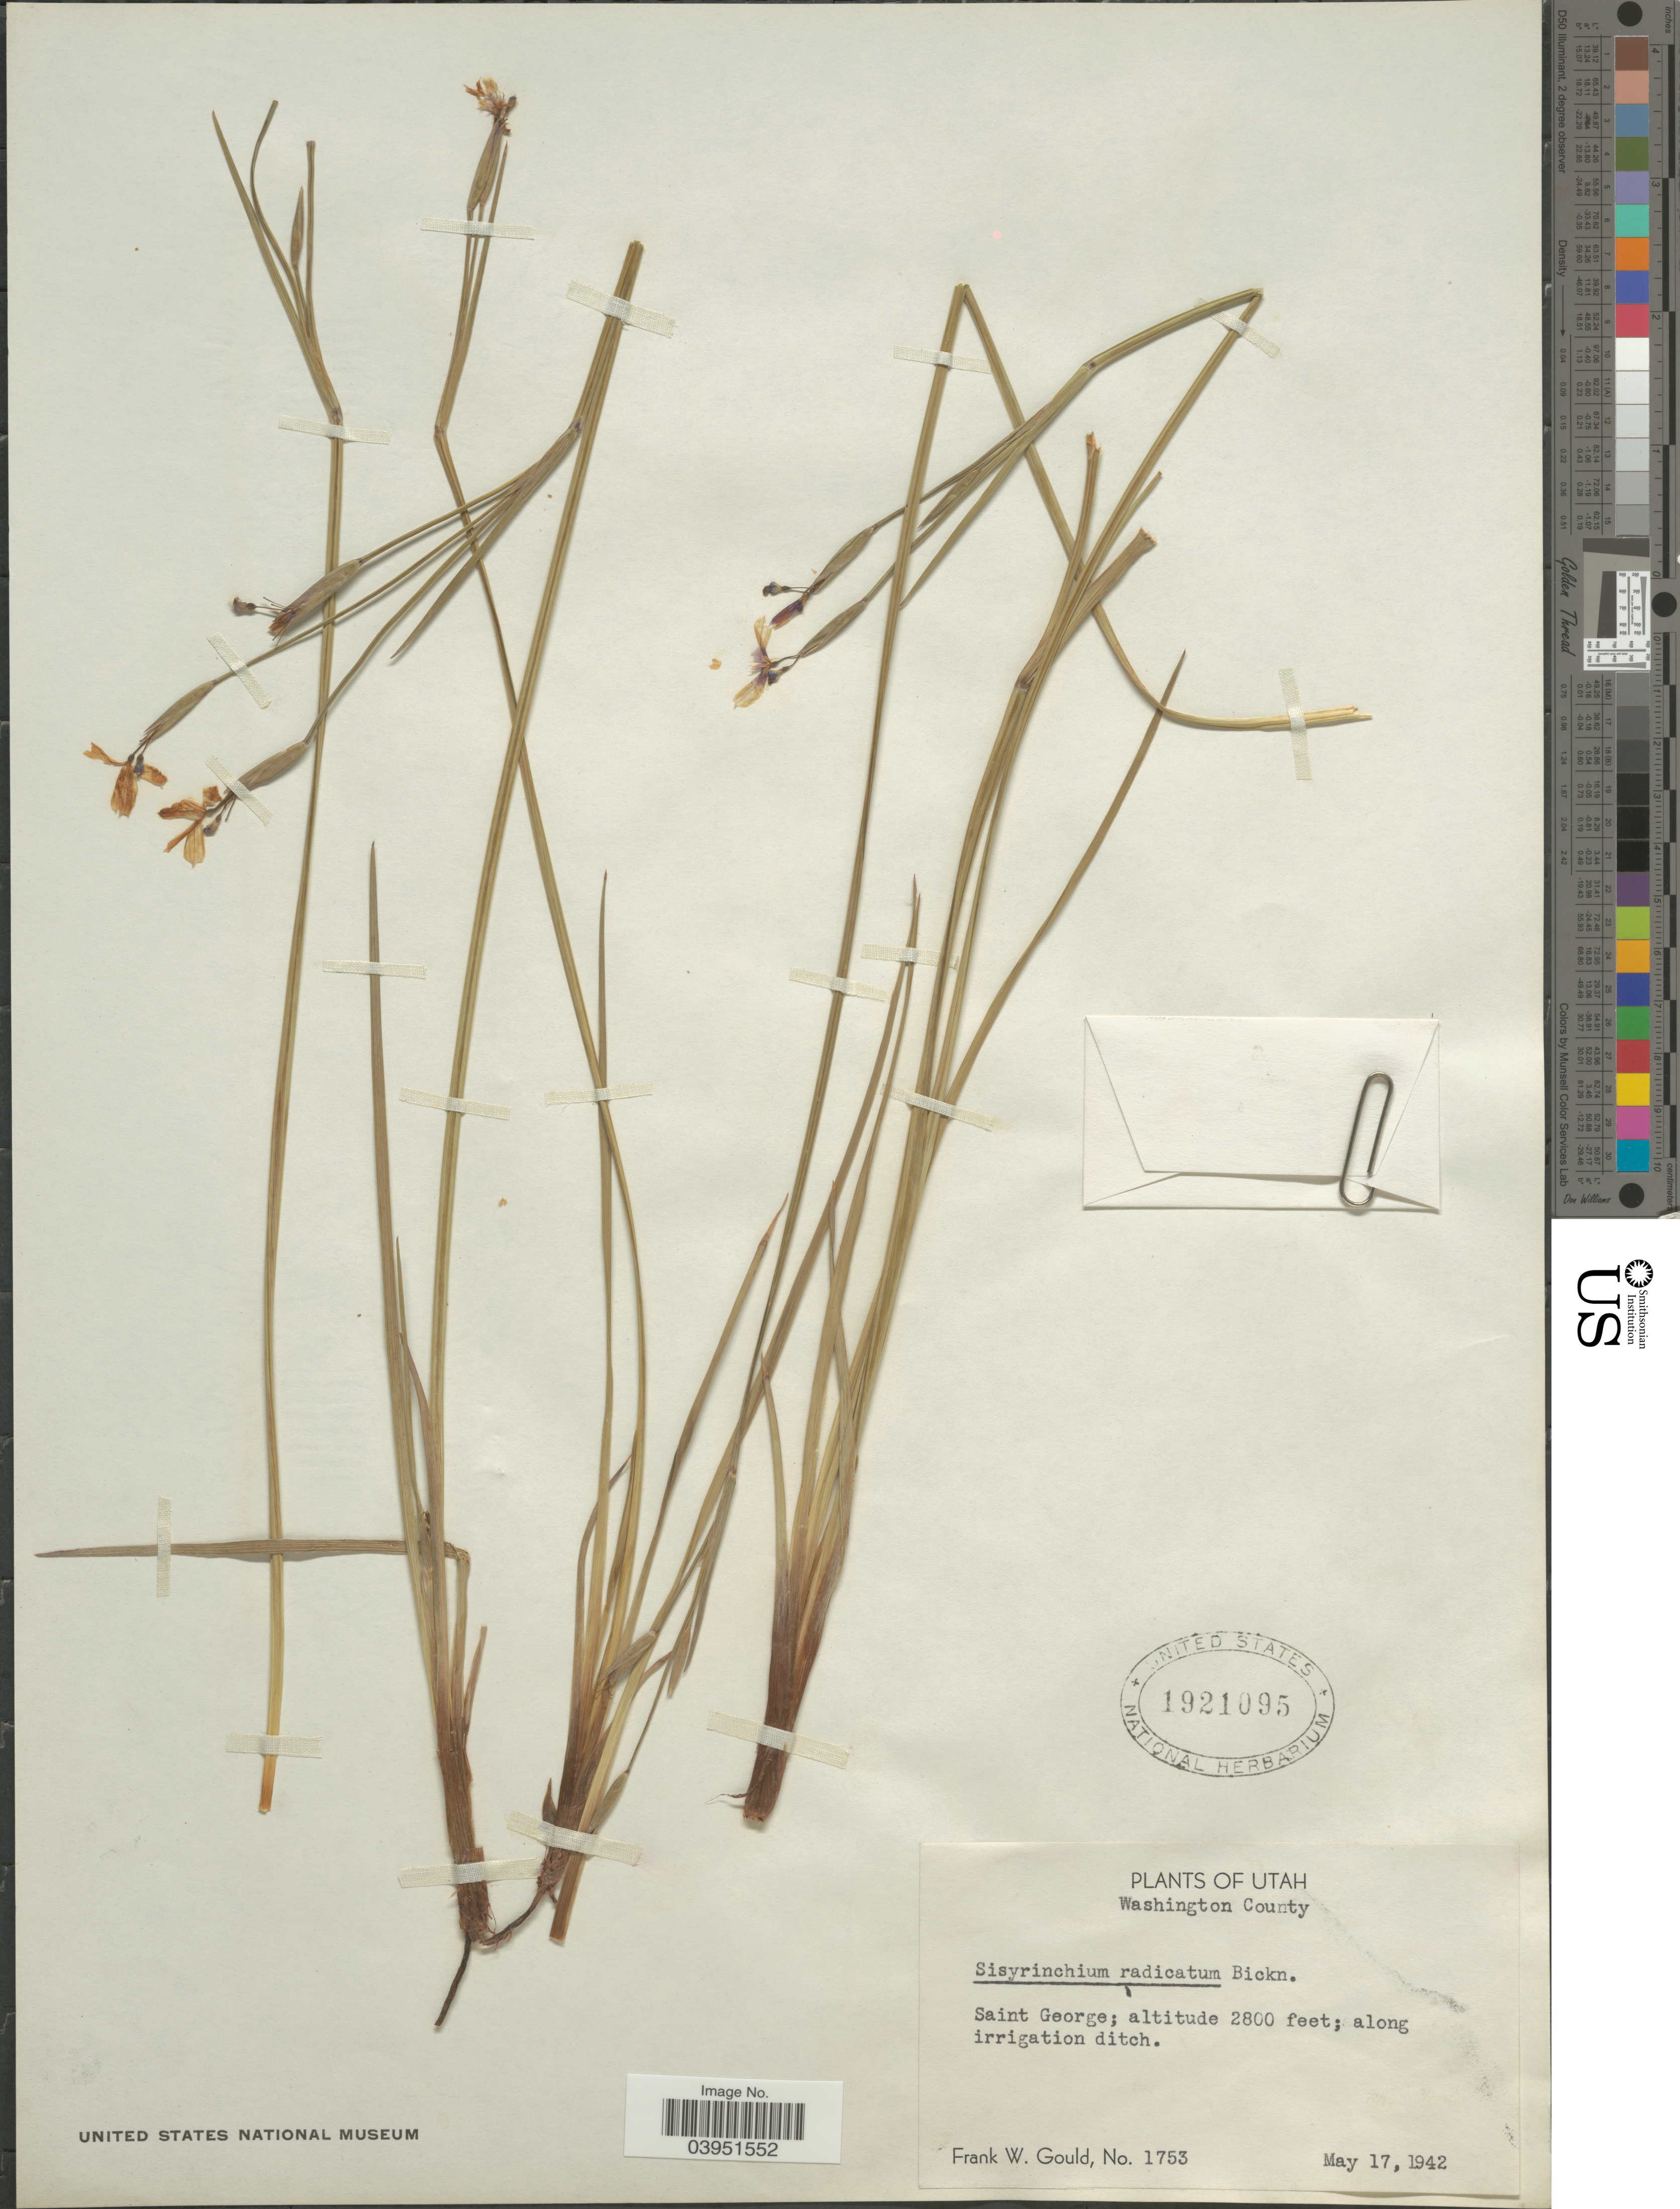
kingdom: Plantae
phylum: Tracheophyta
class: Liliopsida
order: Asparagales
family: Iridaceae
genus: Sisyrinchium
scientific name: Sisyrinchium radicatum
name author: E.P. Bicknell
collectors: F. W. Gould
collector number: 1753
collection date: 1942-05-17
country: United States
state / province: Utah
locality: Washington County. Saint George.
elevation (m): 853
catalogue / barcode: US 1921095